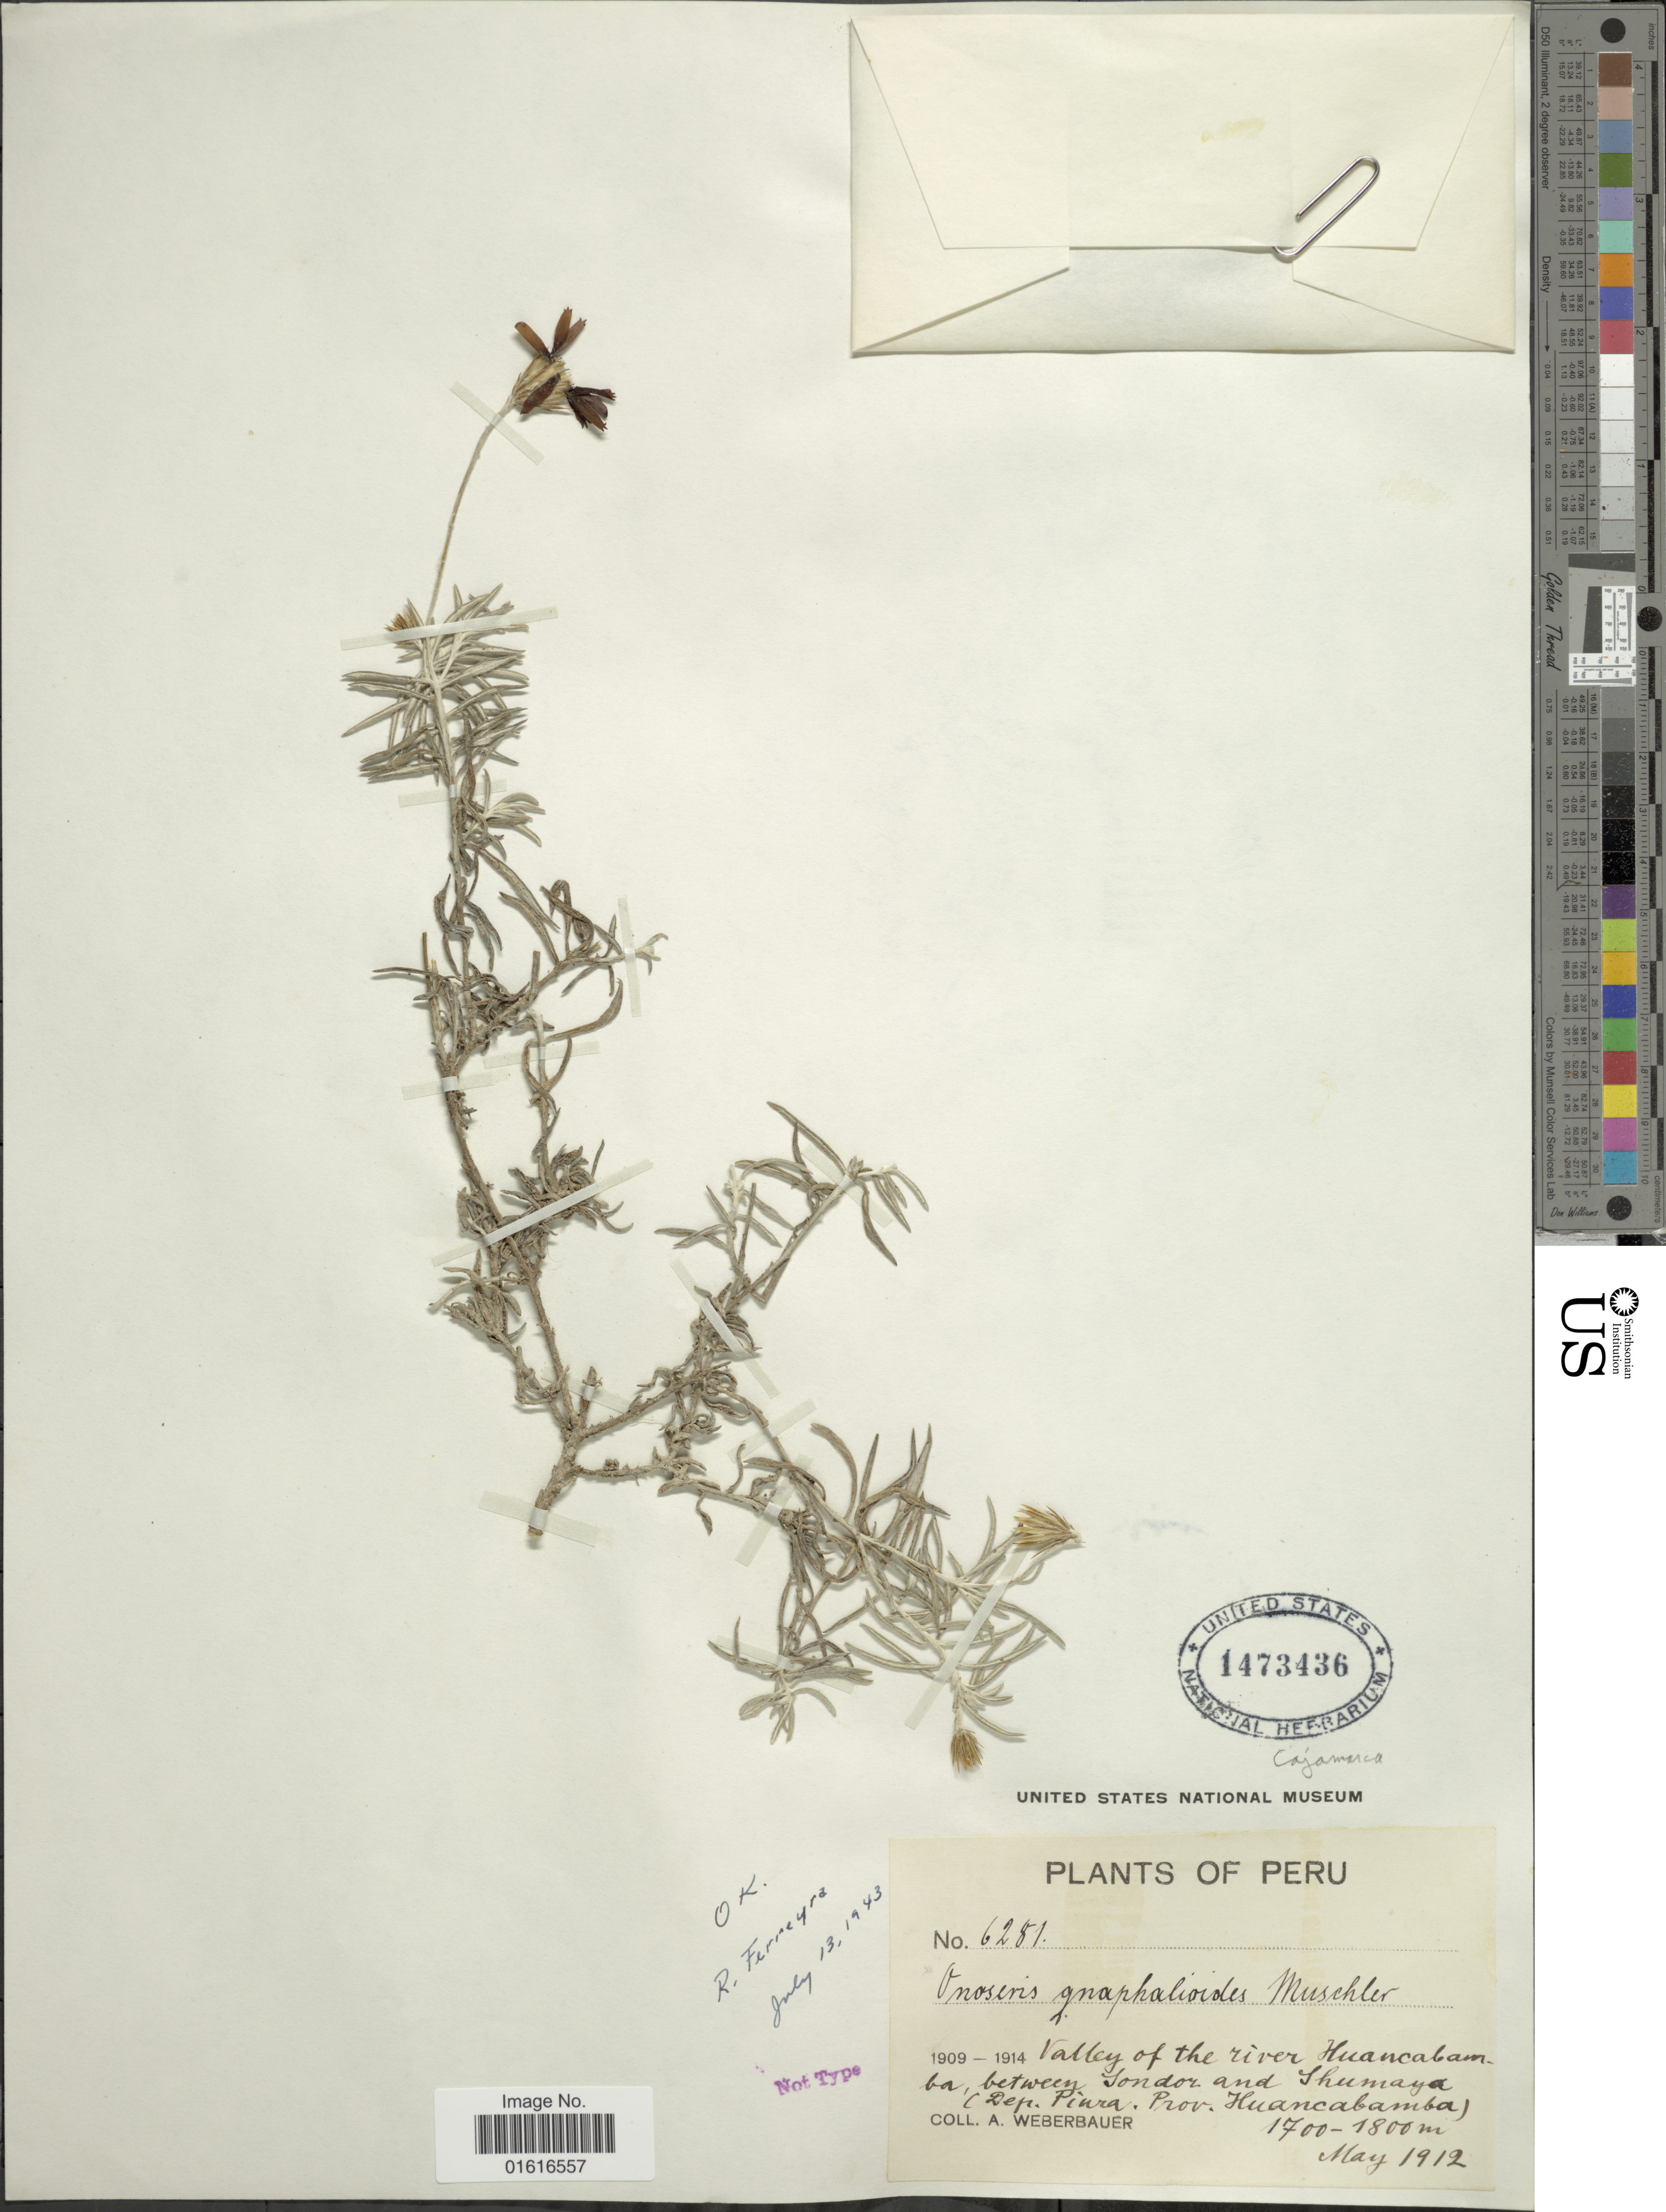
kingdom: Plantae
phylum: Tracheophyta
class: Magnoliopsida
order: Asterales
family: Asteraceae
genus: Onoseris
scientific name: Onoseris gnaphalioides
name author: Muschl.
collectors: A. Weberbauer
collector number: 6281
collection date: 1912-05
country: Peru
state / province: Piura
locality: Valley of the river Huancabamba, between Tondor and Thumaya (Prov. Huancabamba)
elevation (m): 1700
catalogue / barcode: US 1473436